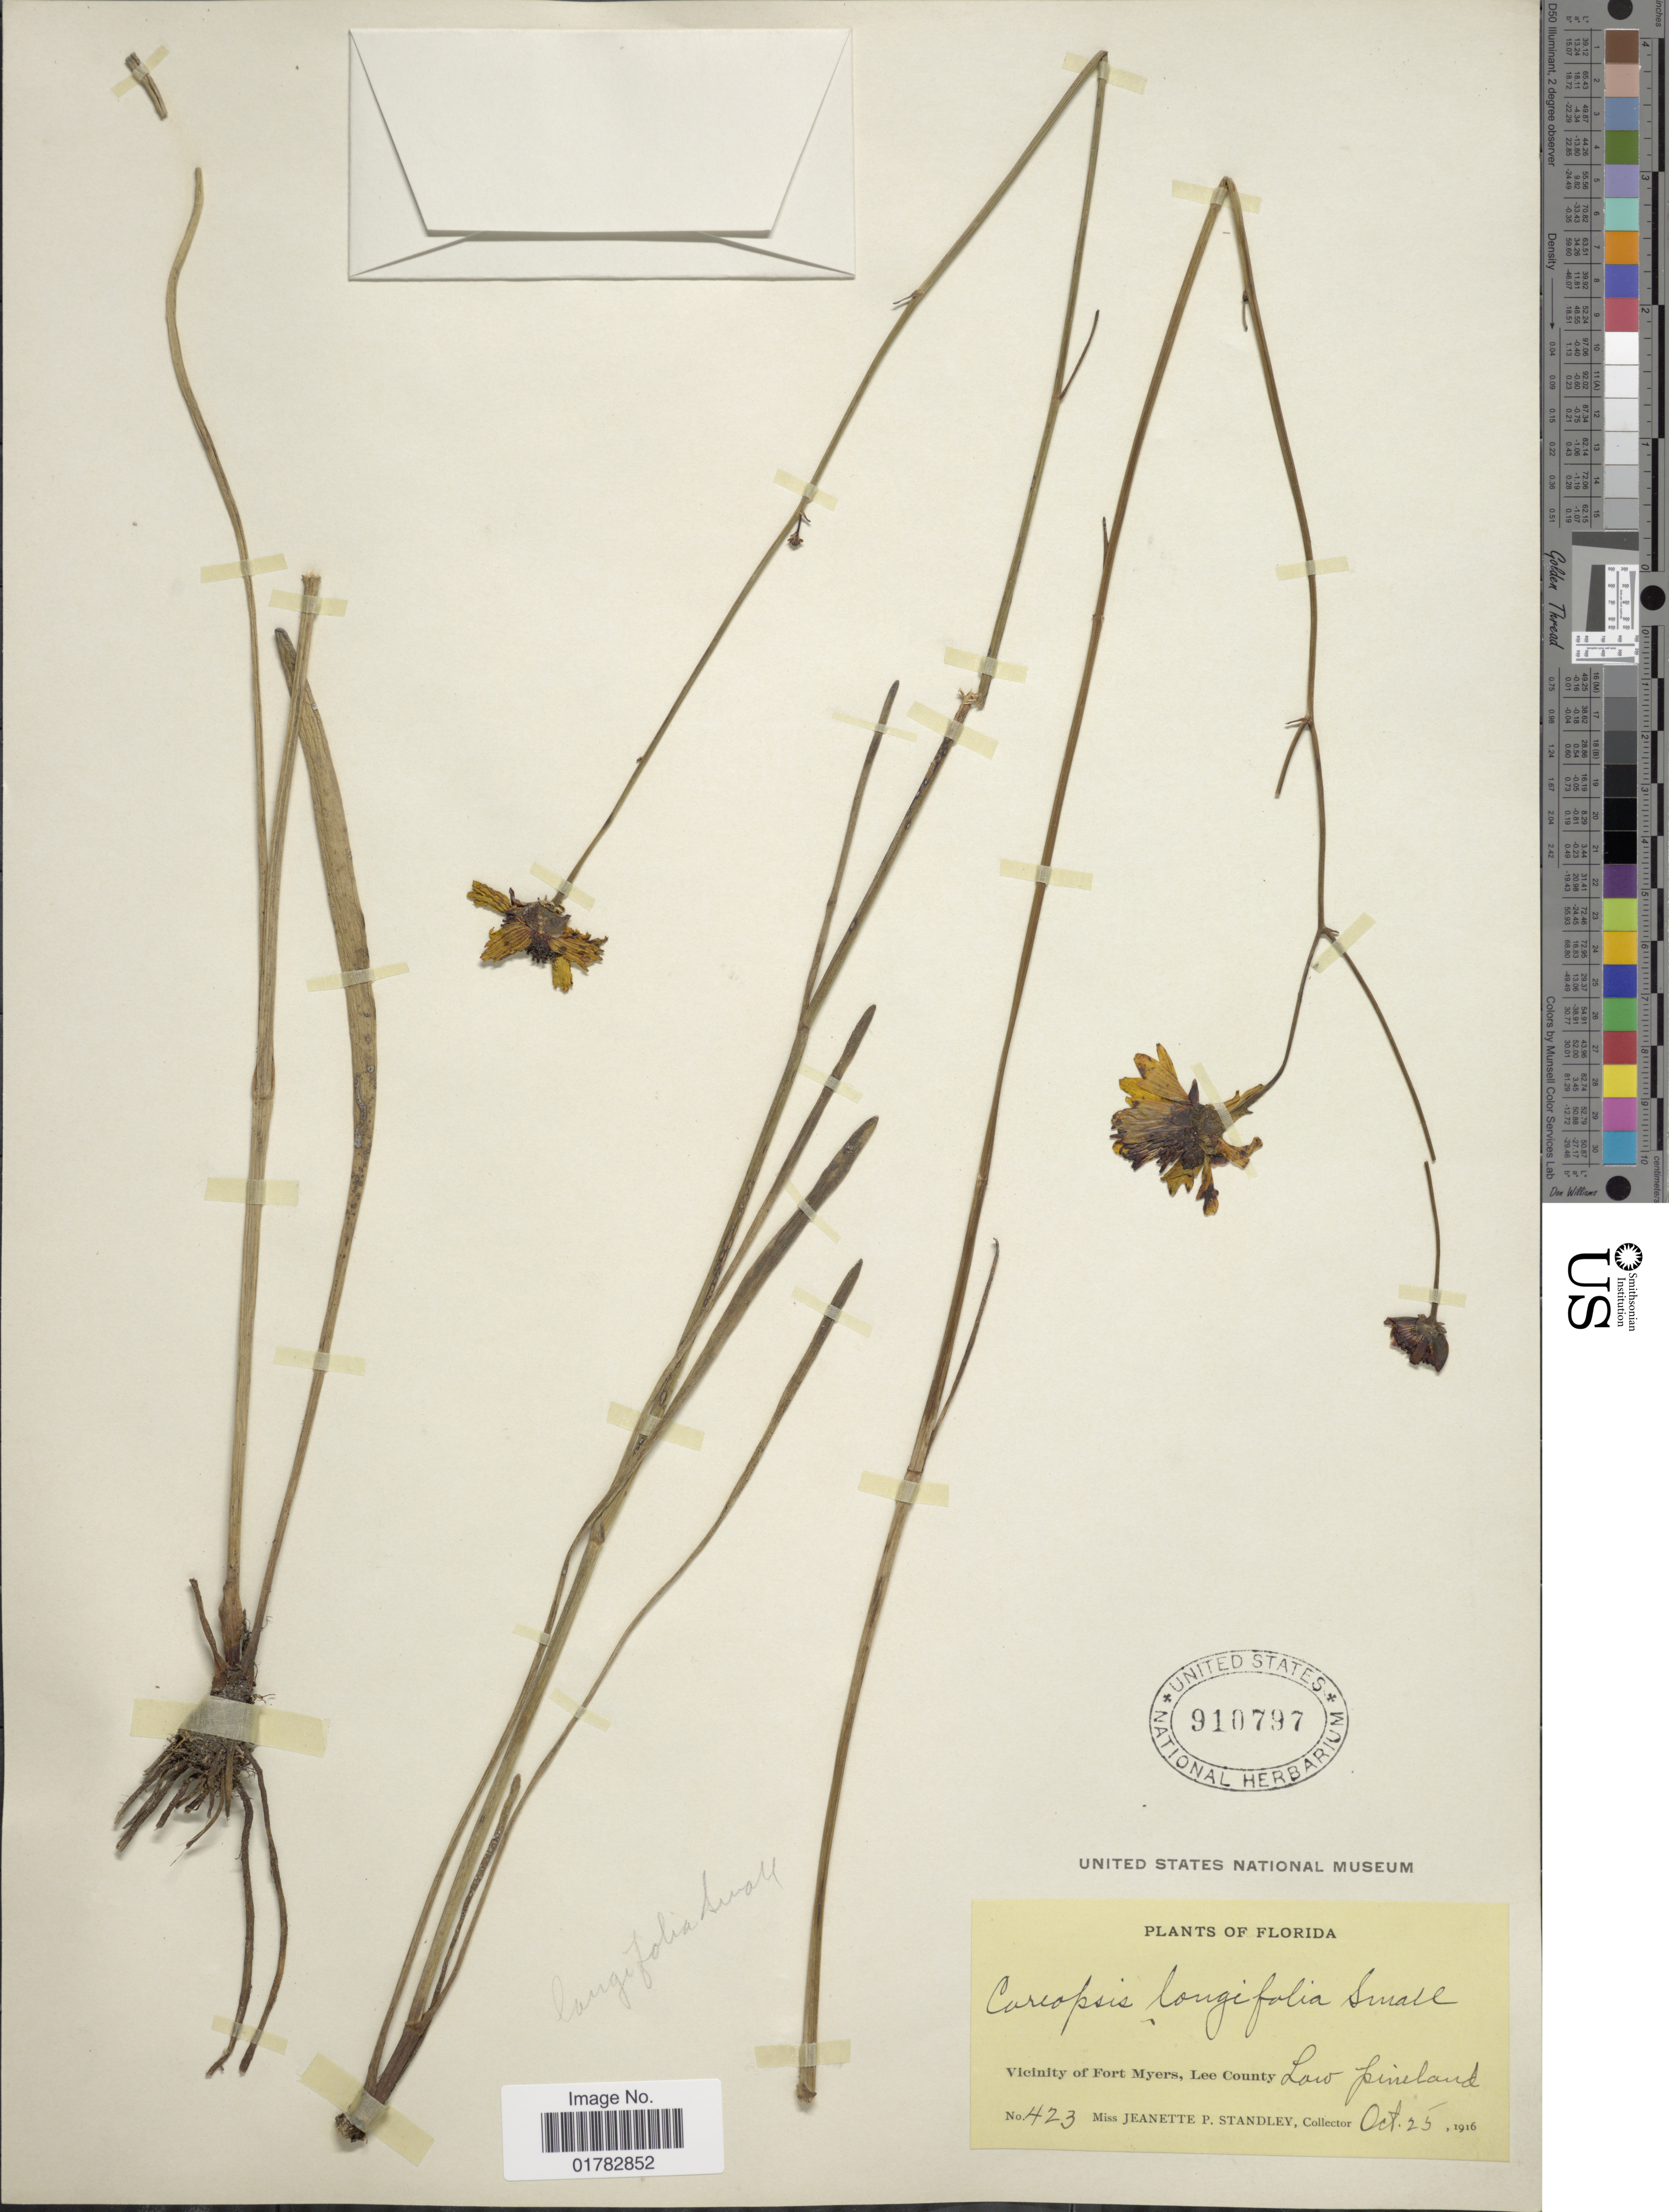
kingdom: Plantae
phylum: Tracheophyta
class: Magnoliopsida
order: Asterales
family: Asteraceae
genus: Coreopsis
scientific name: Coreopsis longifolia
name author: Small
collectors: J. P. Standley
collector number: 423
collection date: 1916-10-25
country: United States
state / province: Florida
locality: Vicinity of For Yers, Lee County, low pineland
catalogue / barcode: US 910797